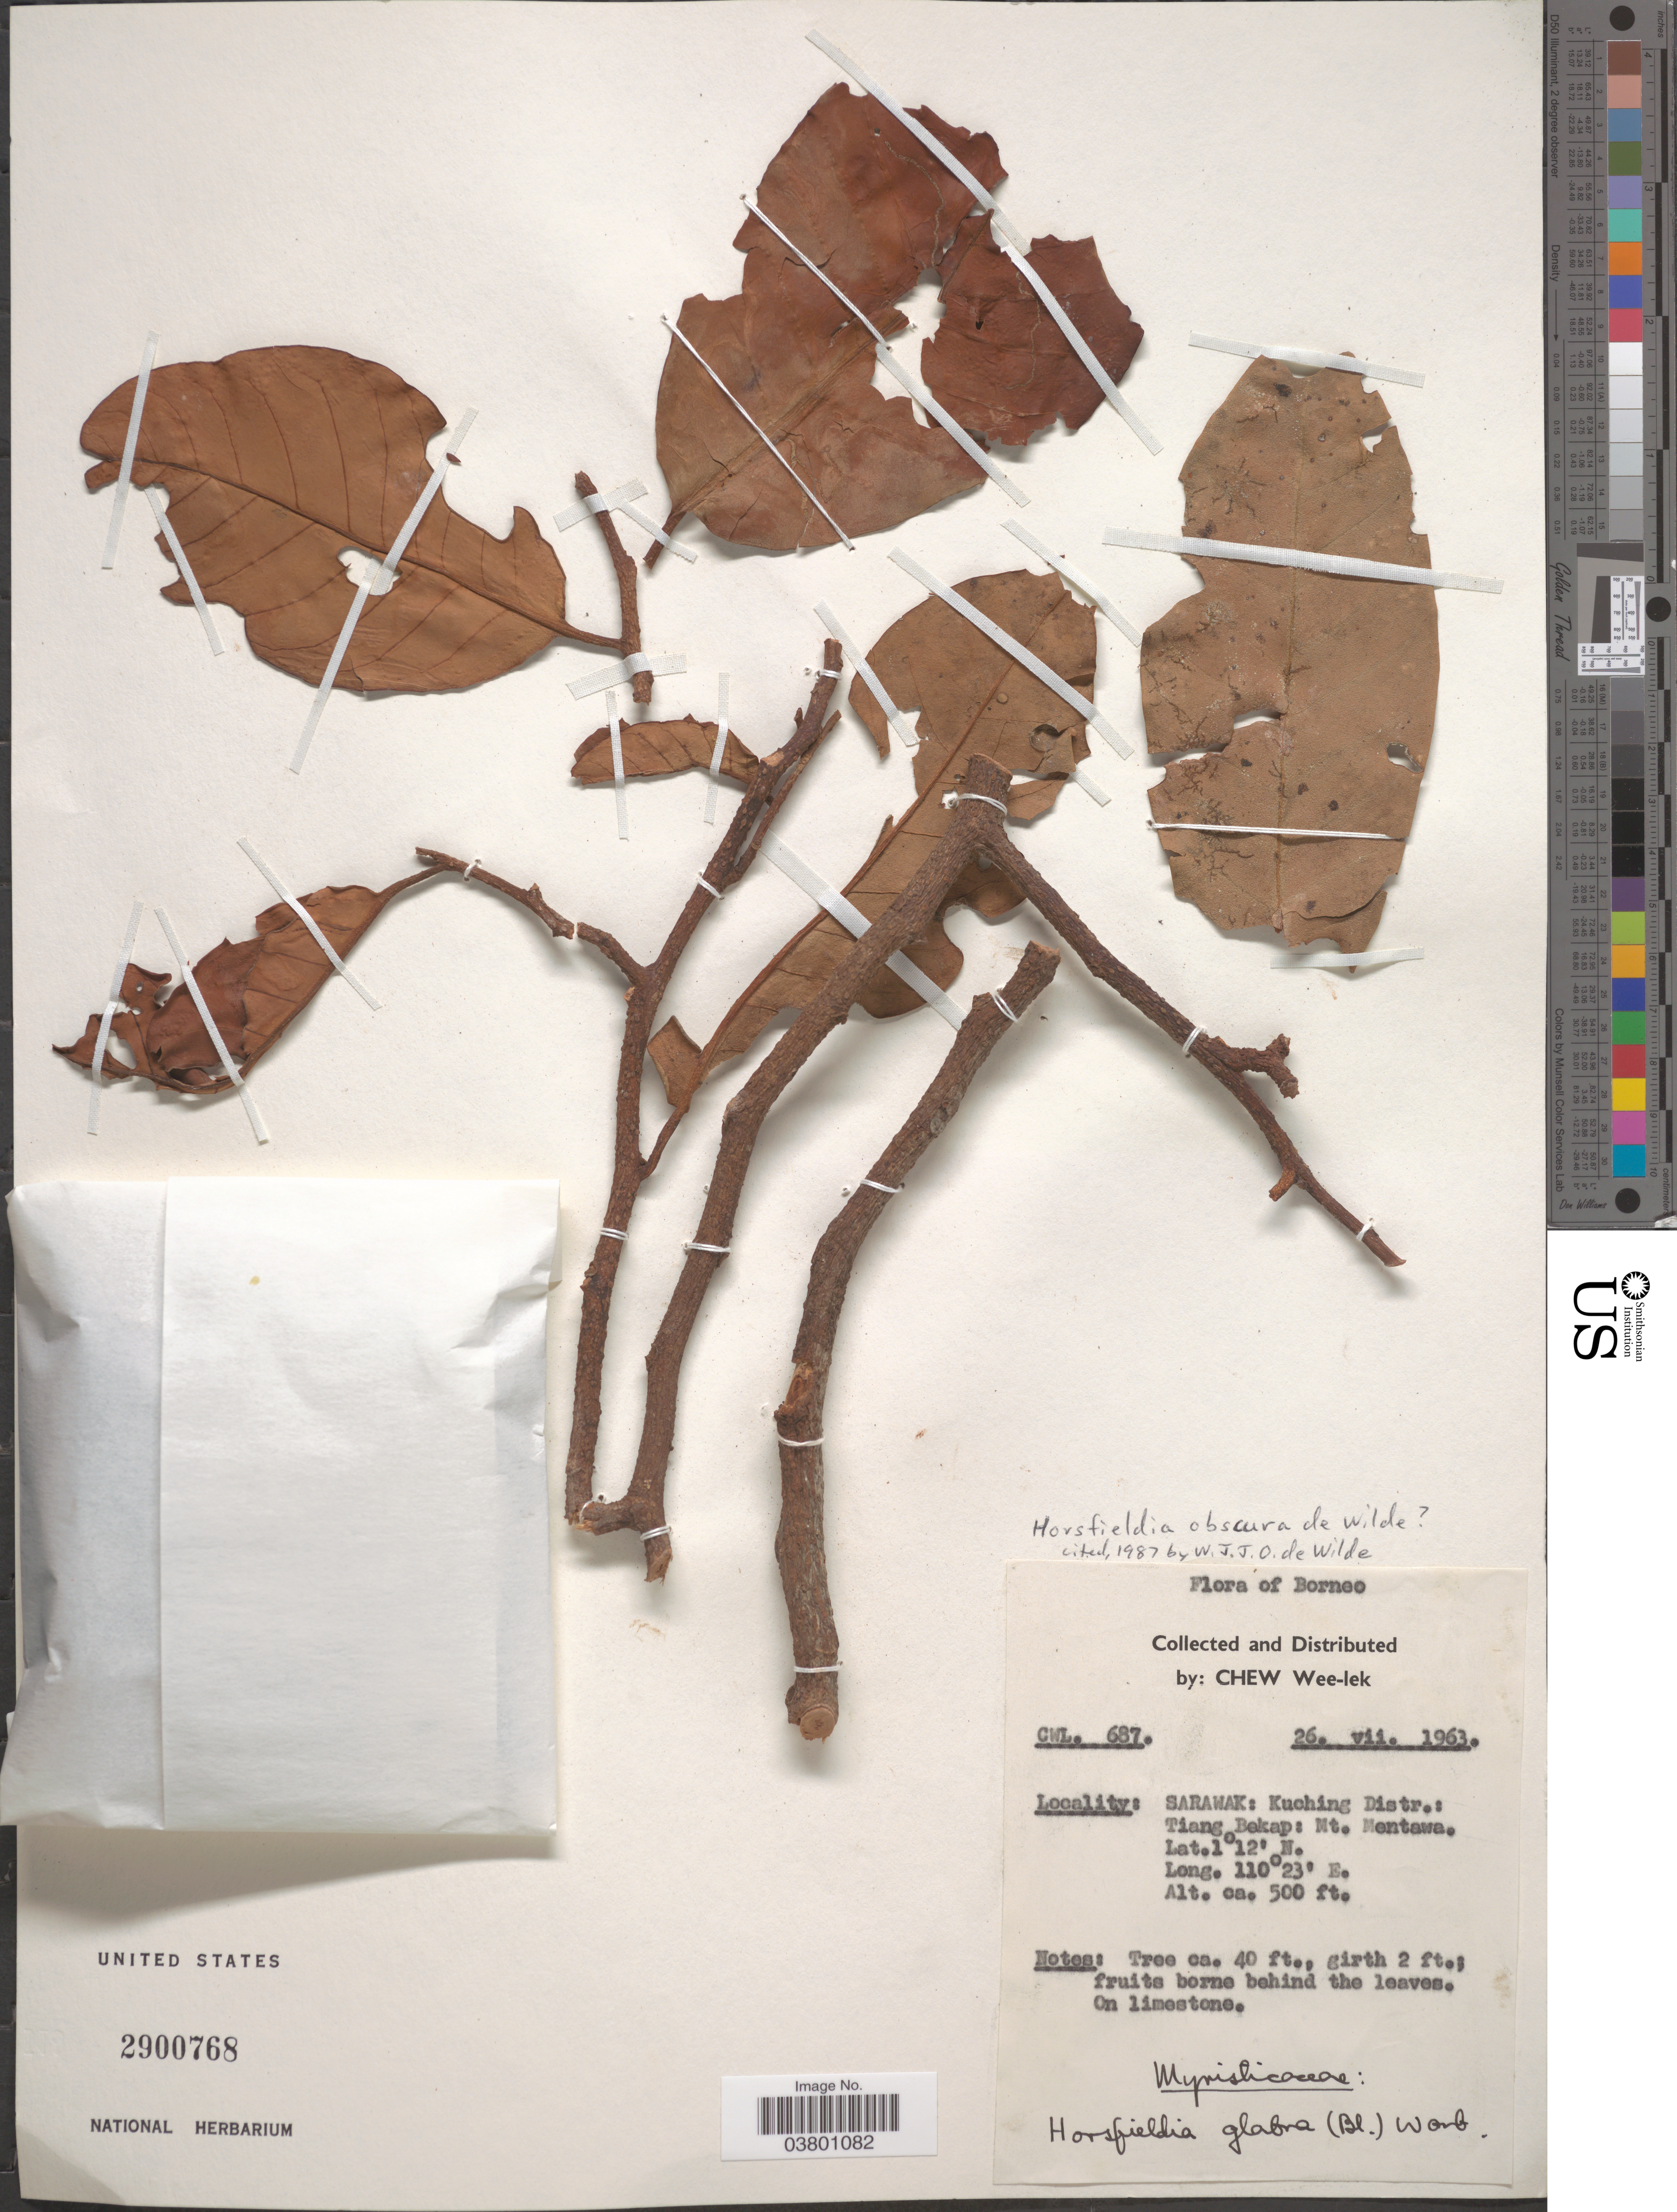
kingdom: Plantae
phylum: Tracheophyta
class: Magnoliopsida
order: Magnoliales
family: Myristicaceae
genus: Horsfieldia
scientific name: Horsfieldia obscura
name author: W.J. de Wilde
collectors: W. Chew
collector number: CWL. 687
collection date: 1963-07-26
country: Malaysia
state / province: Sarawak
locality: Borneo. Kuching Distr.: Tiang Bekap: Mt. Mentawa.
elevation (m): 152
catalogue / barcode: US 2900768